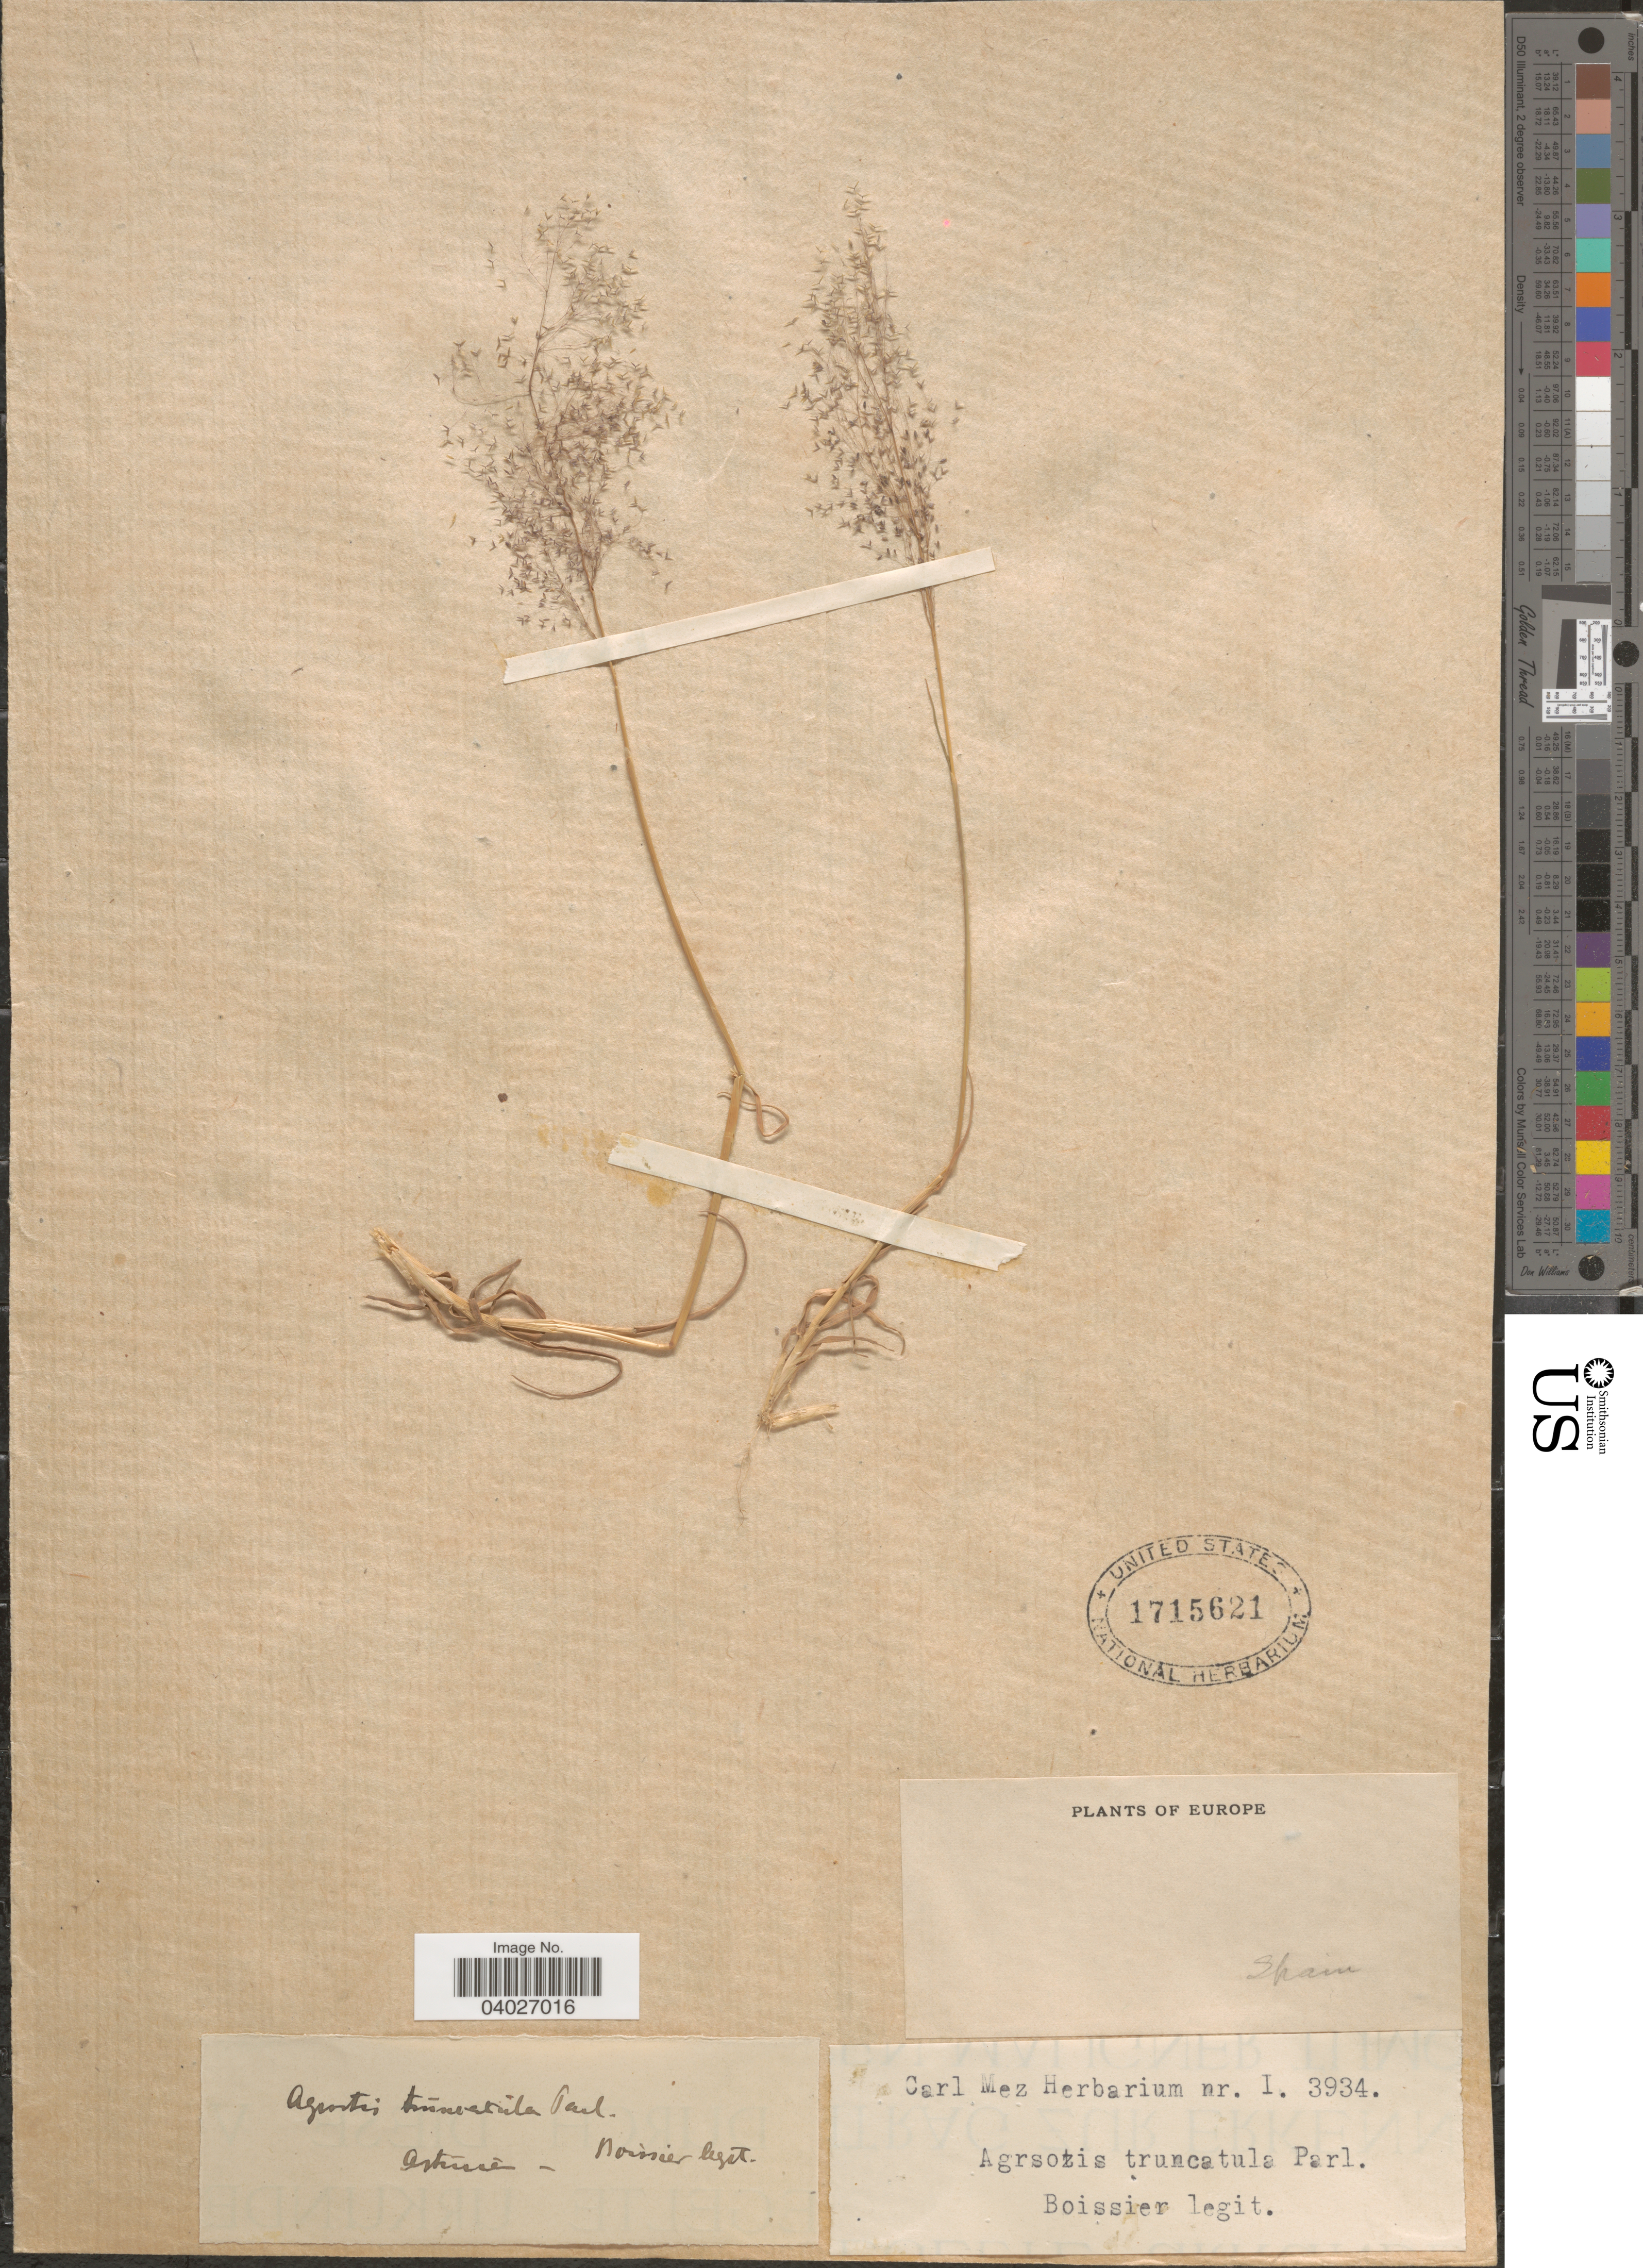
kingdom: Plantae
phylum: Tracheophyta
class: Liliopsida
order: Poales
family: Poaceae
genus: Agrostula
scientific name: Agrostula truncatula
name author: (Parl.) P.M. Peterson et al.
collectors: -- Boissier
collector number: I3934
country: Spain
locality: Europe. Asturies.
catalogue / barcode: US 1715621